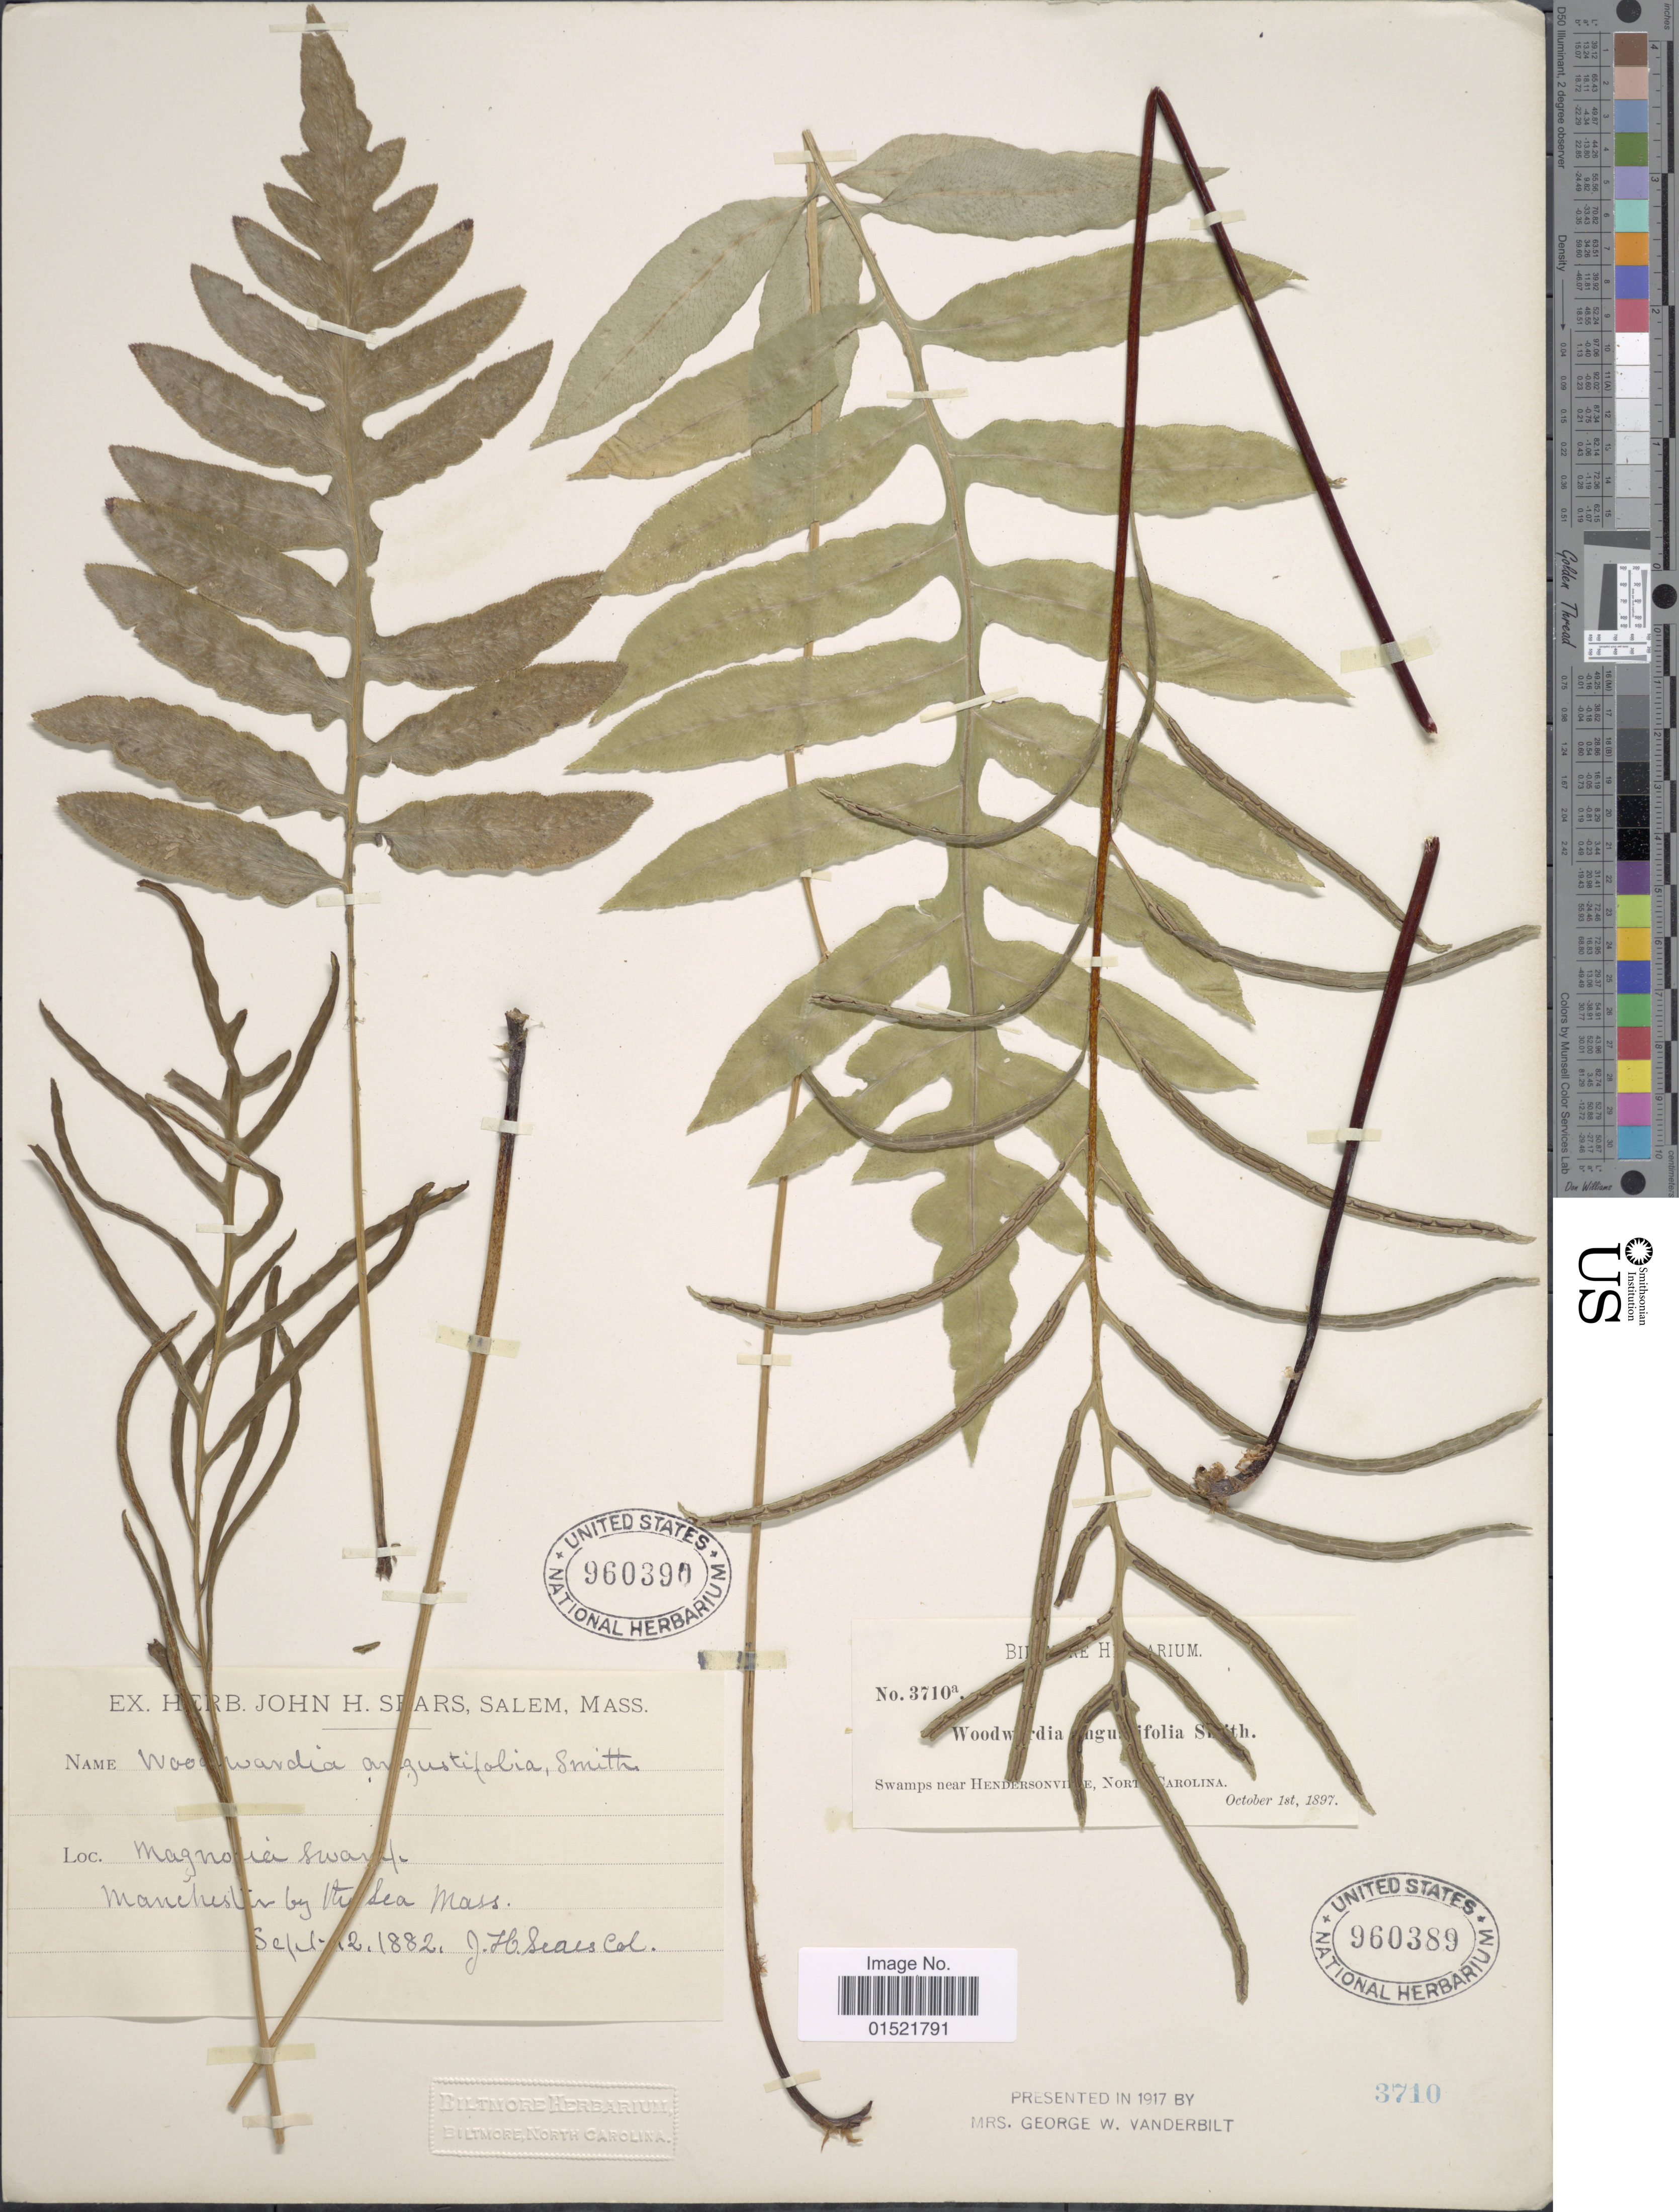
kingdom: Plantae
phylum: Tracheophyta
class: Polypodiopsida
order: Polypodiales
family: Blechnaceae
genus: Woodwardia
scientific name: Woodwardia areolata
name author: (L.) T. Moore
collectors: ex herb. Biltmore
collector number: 3710a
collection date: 1897-10-01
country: United States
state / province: North Carolina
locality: Swamps near Hendersonvile, Nort Carolina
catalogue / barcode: US 960389-2